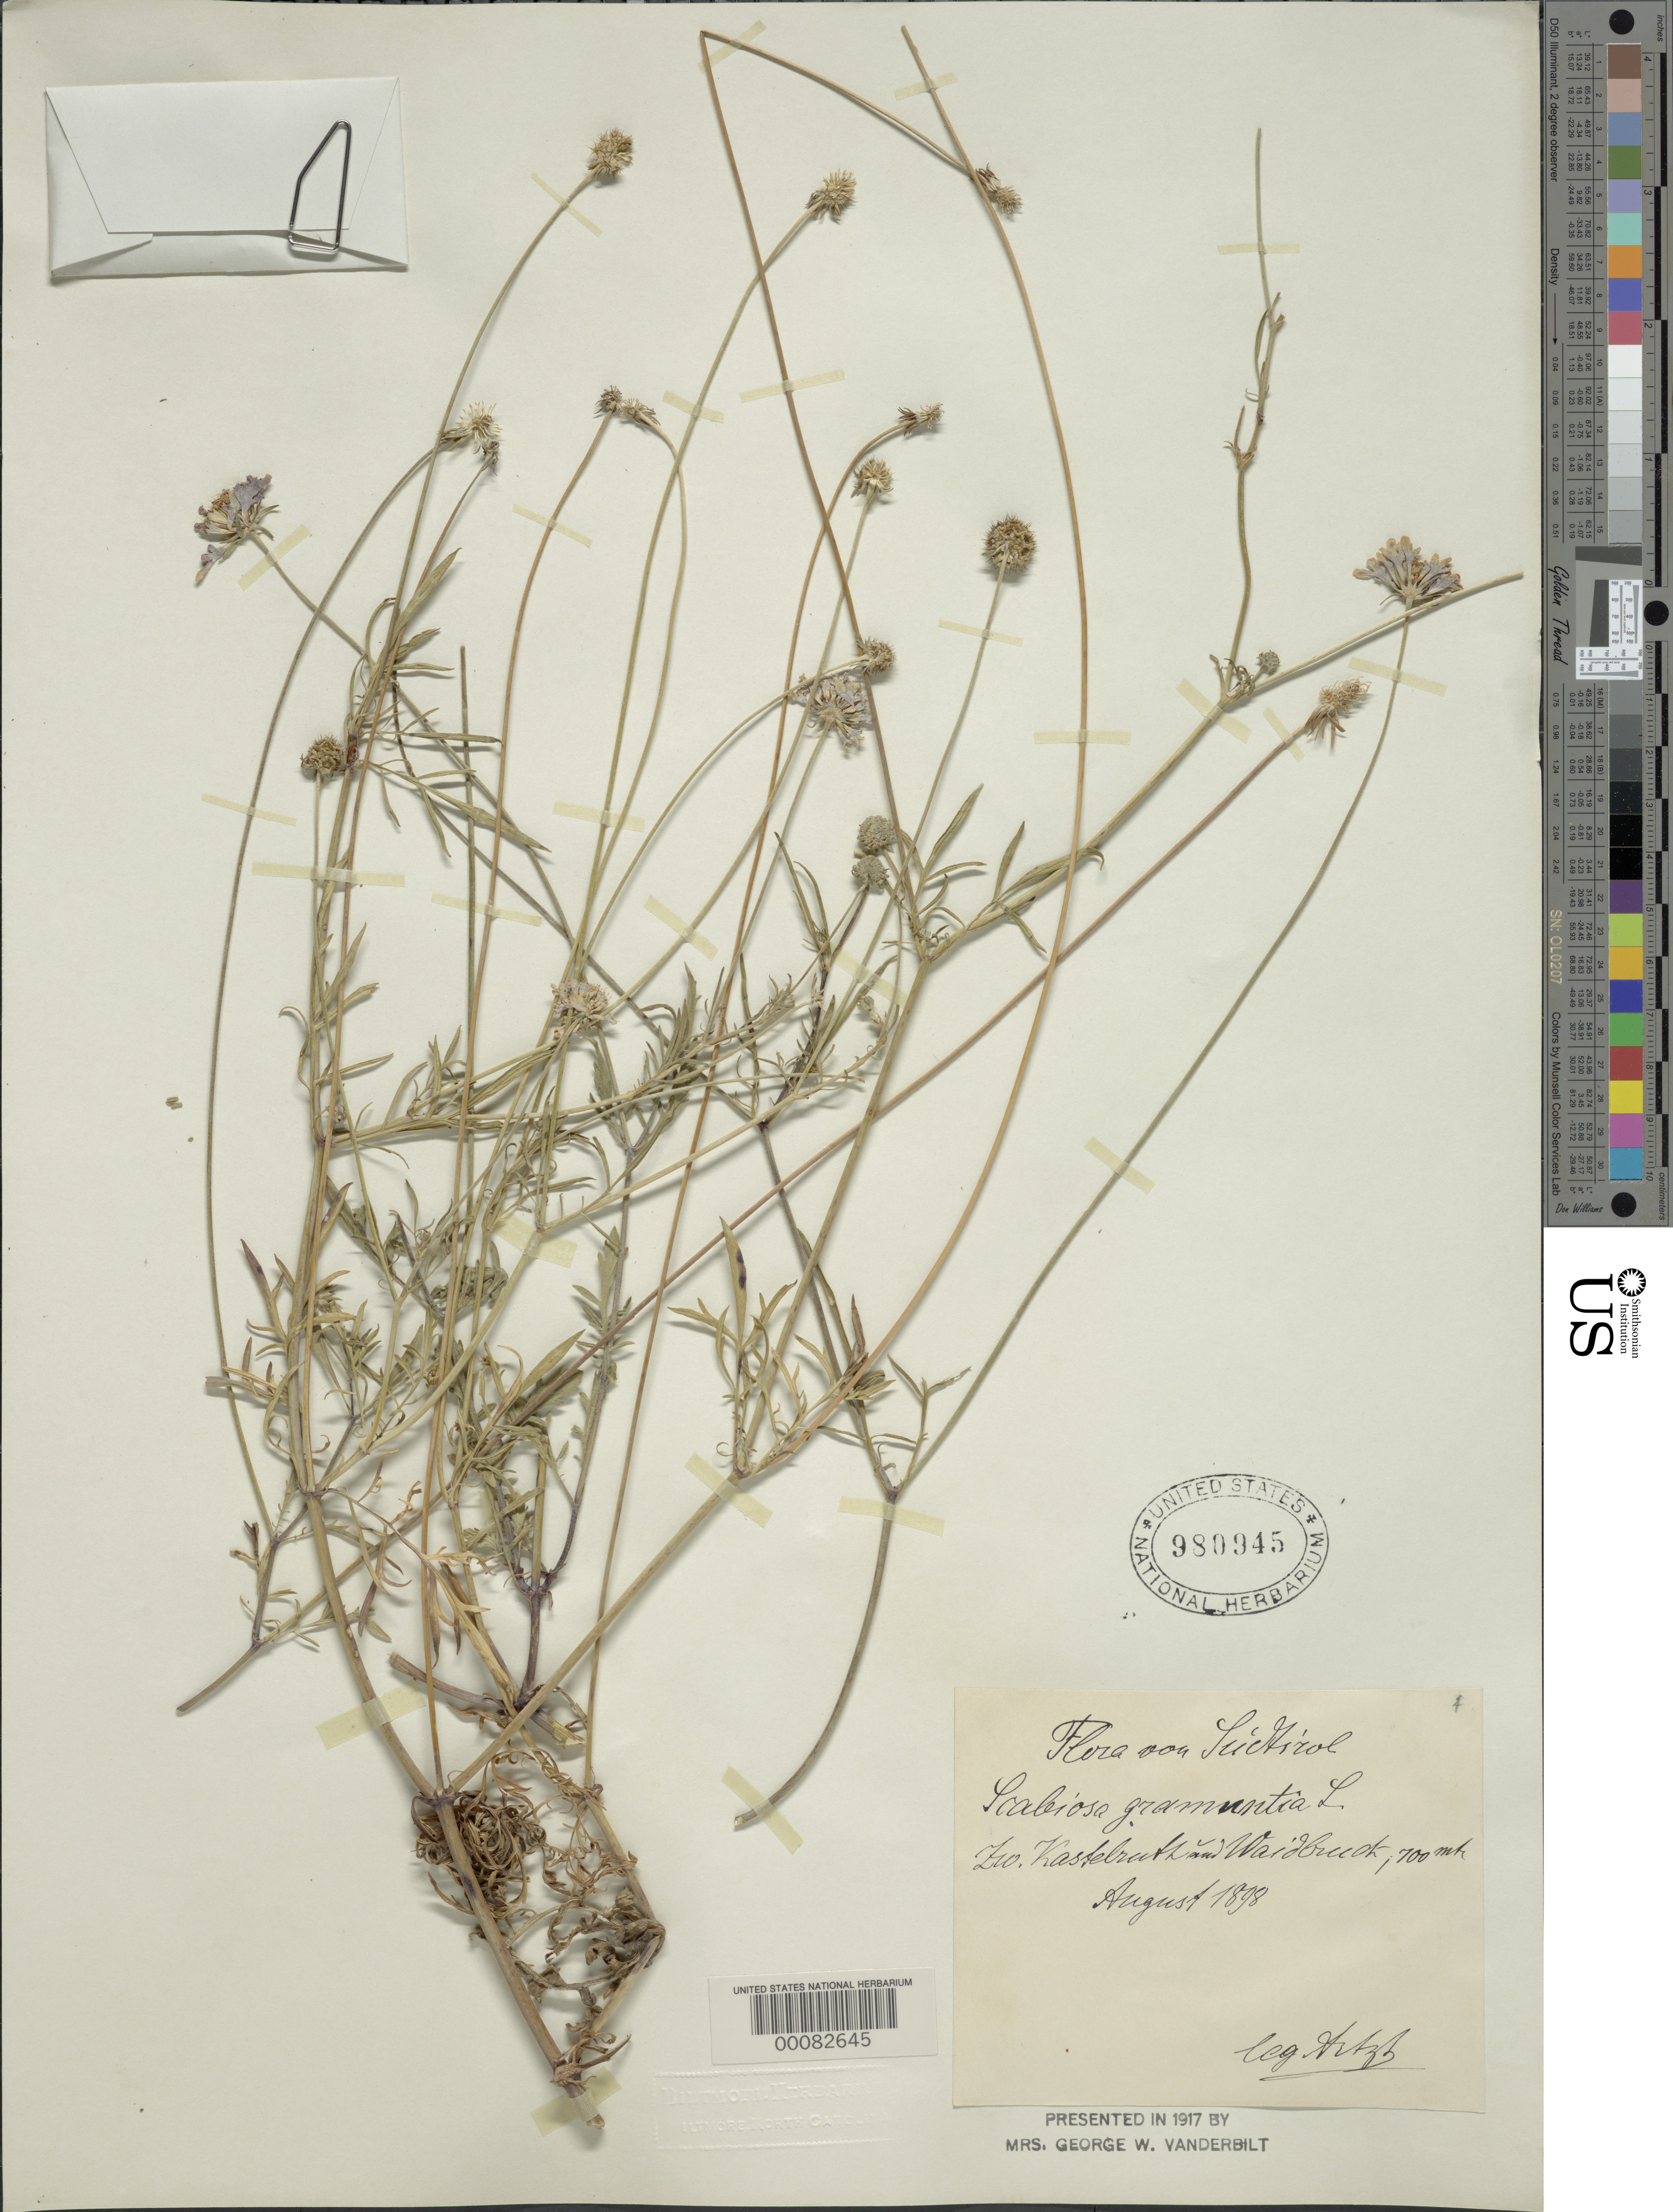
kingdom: Plantae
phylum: Tracheophyta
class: Magnoliopsida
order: Dipsacales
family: Caprifoliaceae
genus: Scabiosa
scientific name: Scabiosa gramuntia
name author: L.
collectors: A. Artzt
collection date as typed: Aug 1898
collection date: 1898-08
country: Germany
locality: Kastelrult am Waidbruck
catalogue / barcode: US 980945